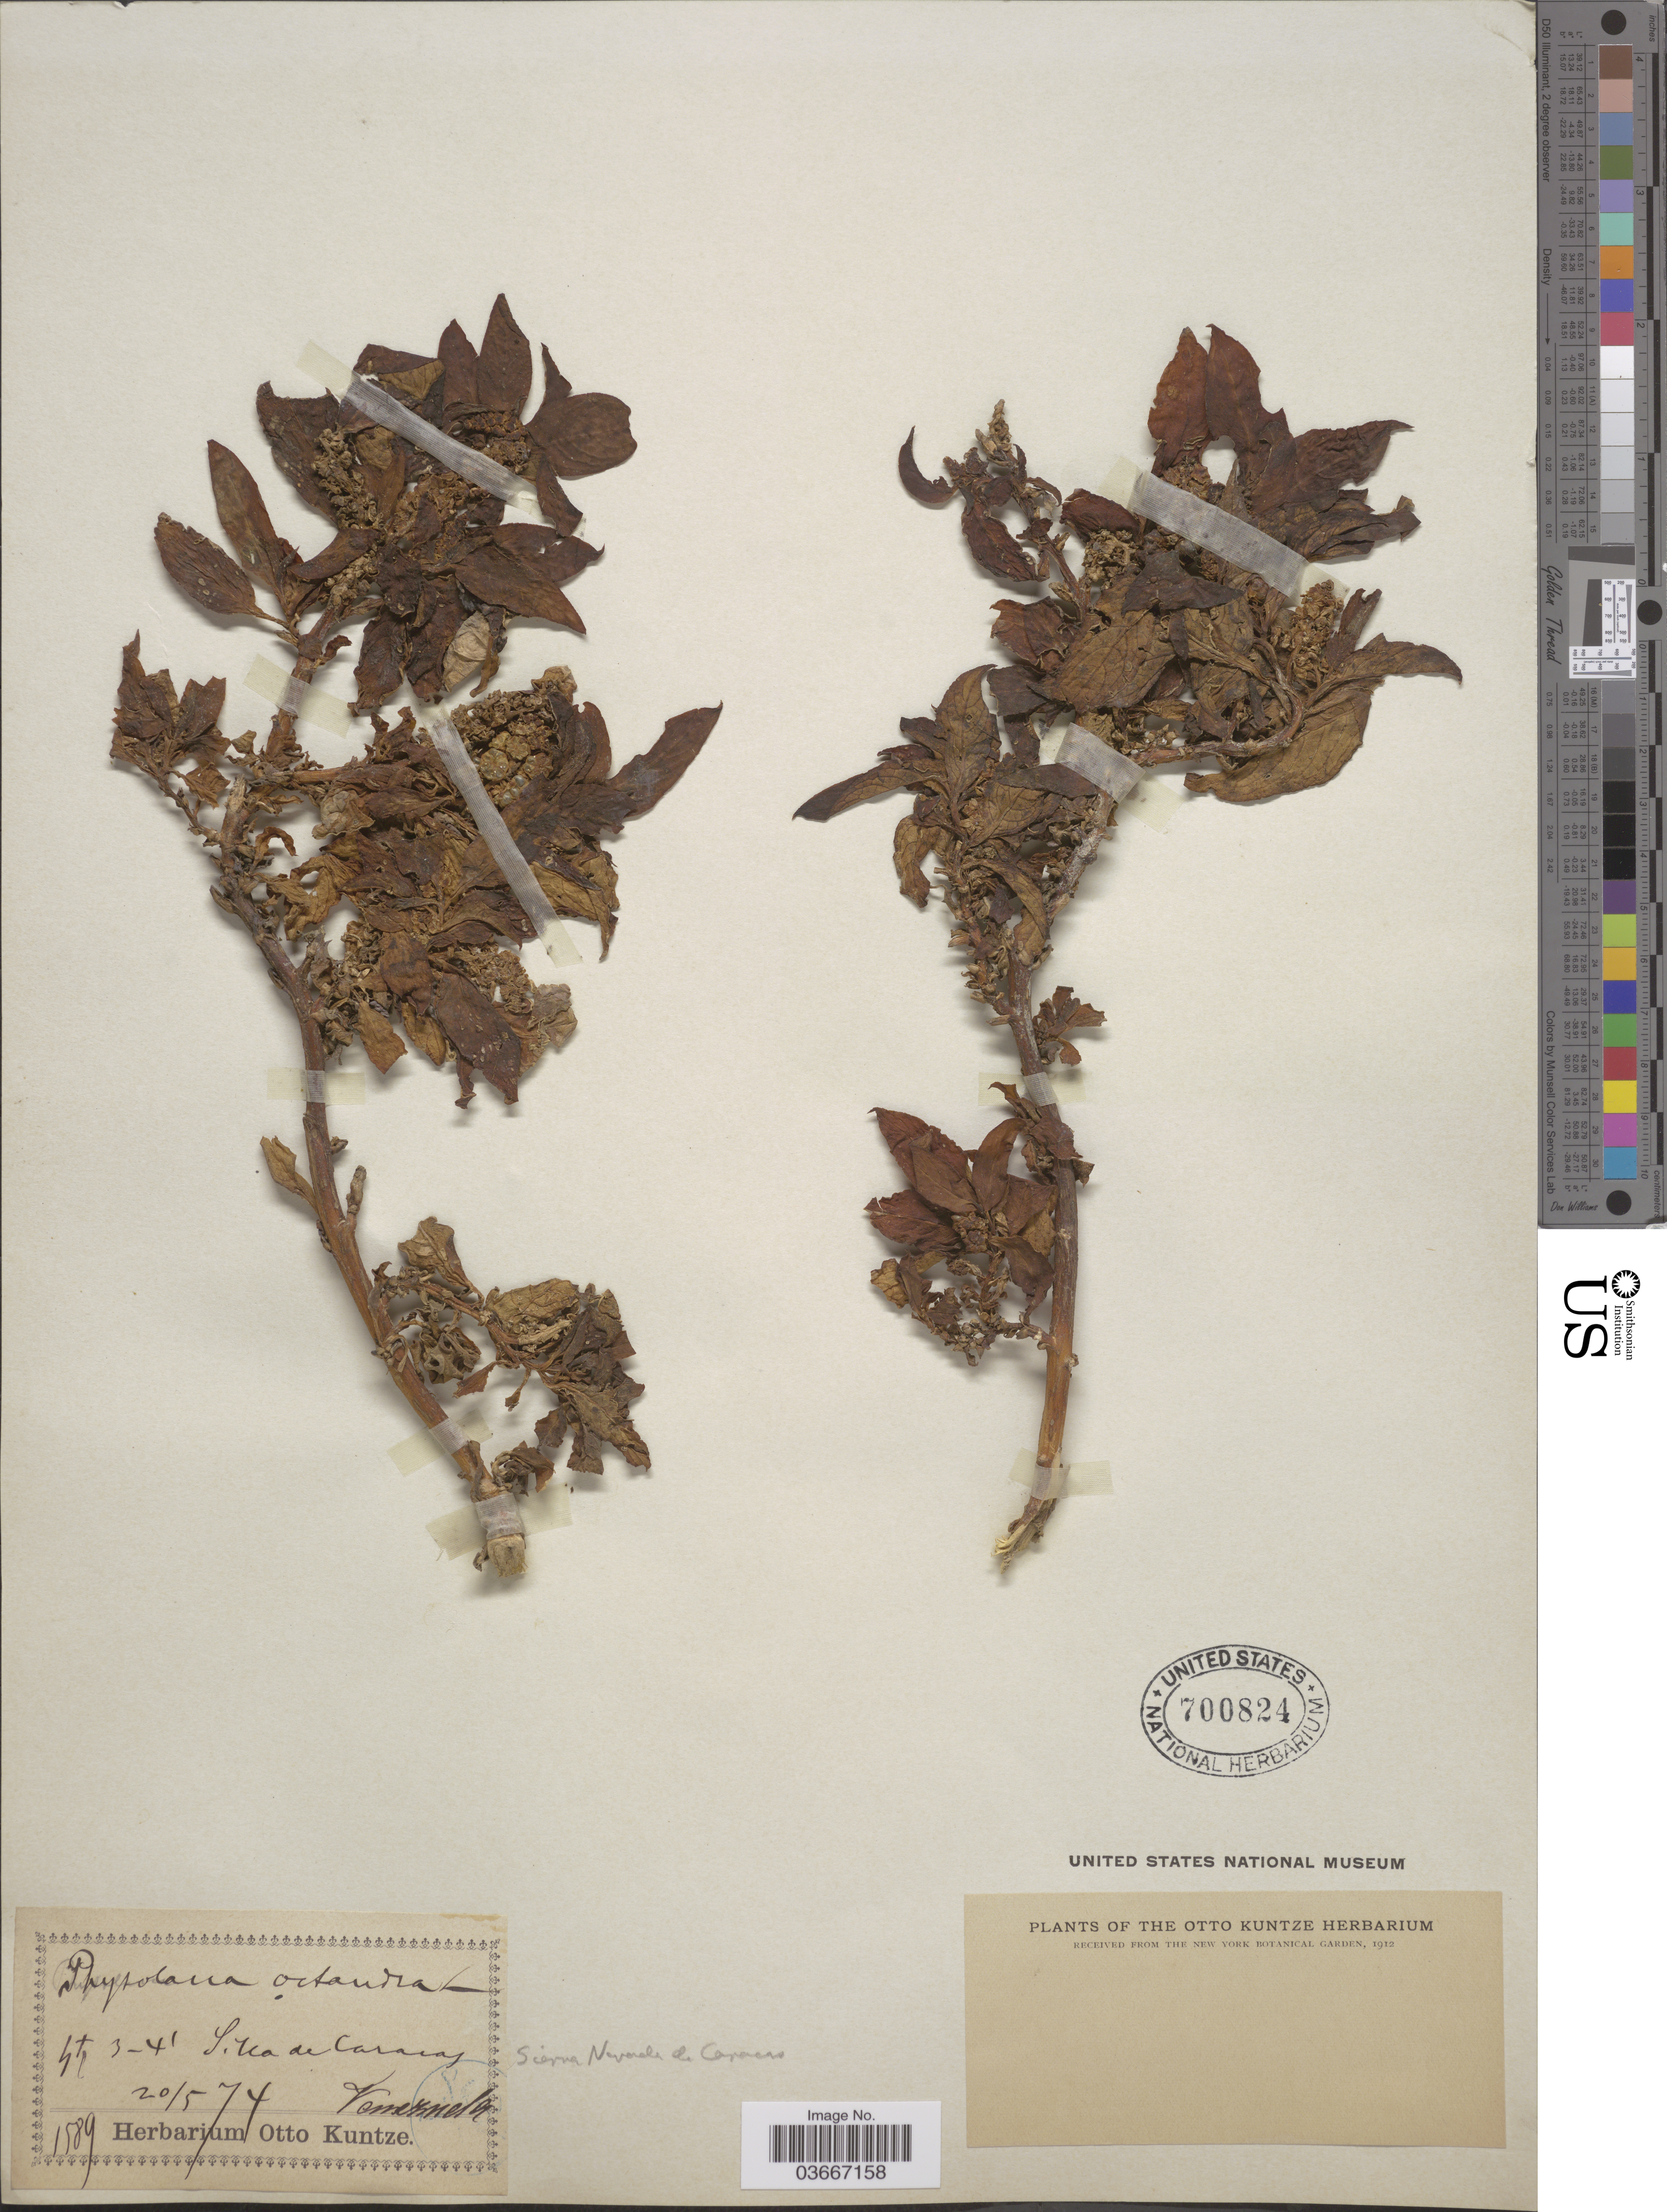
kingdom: Plantae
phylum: Tracheophyta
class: Magnoliopsida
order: Caryophyllales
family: Phytolaccaceae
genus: Phytolacca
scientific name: Phytolacca venezuelensis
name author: O.C. Schmidt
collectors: ex herb. Otto Kuntze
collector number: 1589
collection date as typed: Transcribed d/m/y: 20/5/74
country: Venezuela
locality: Sierra Nevada de Caracas.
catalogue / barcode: US 700824